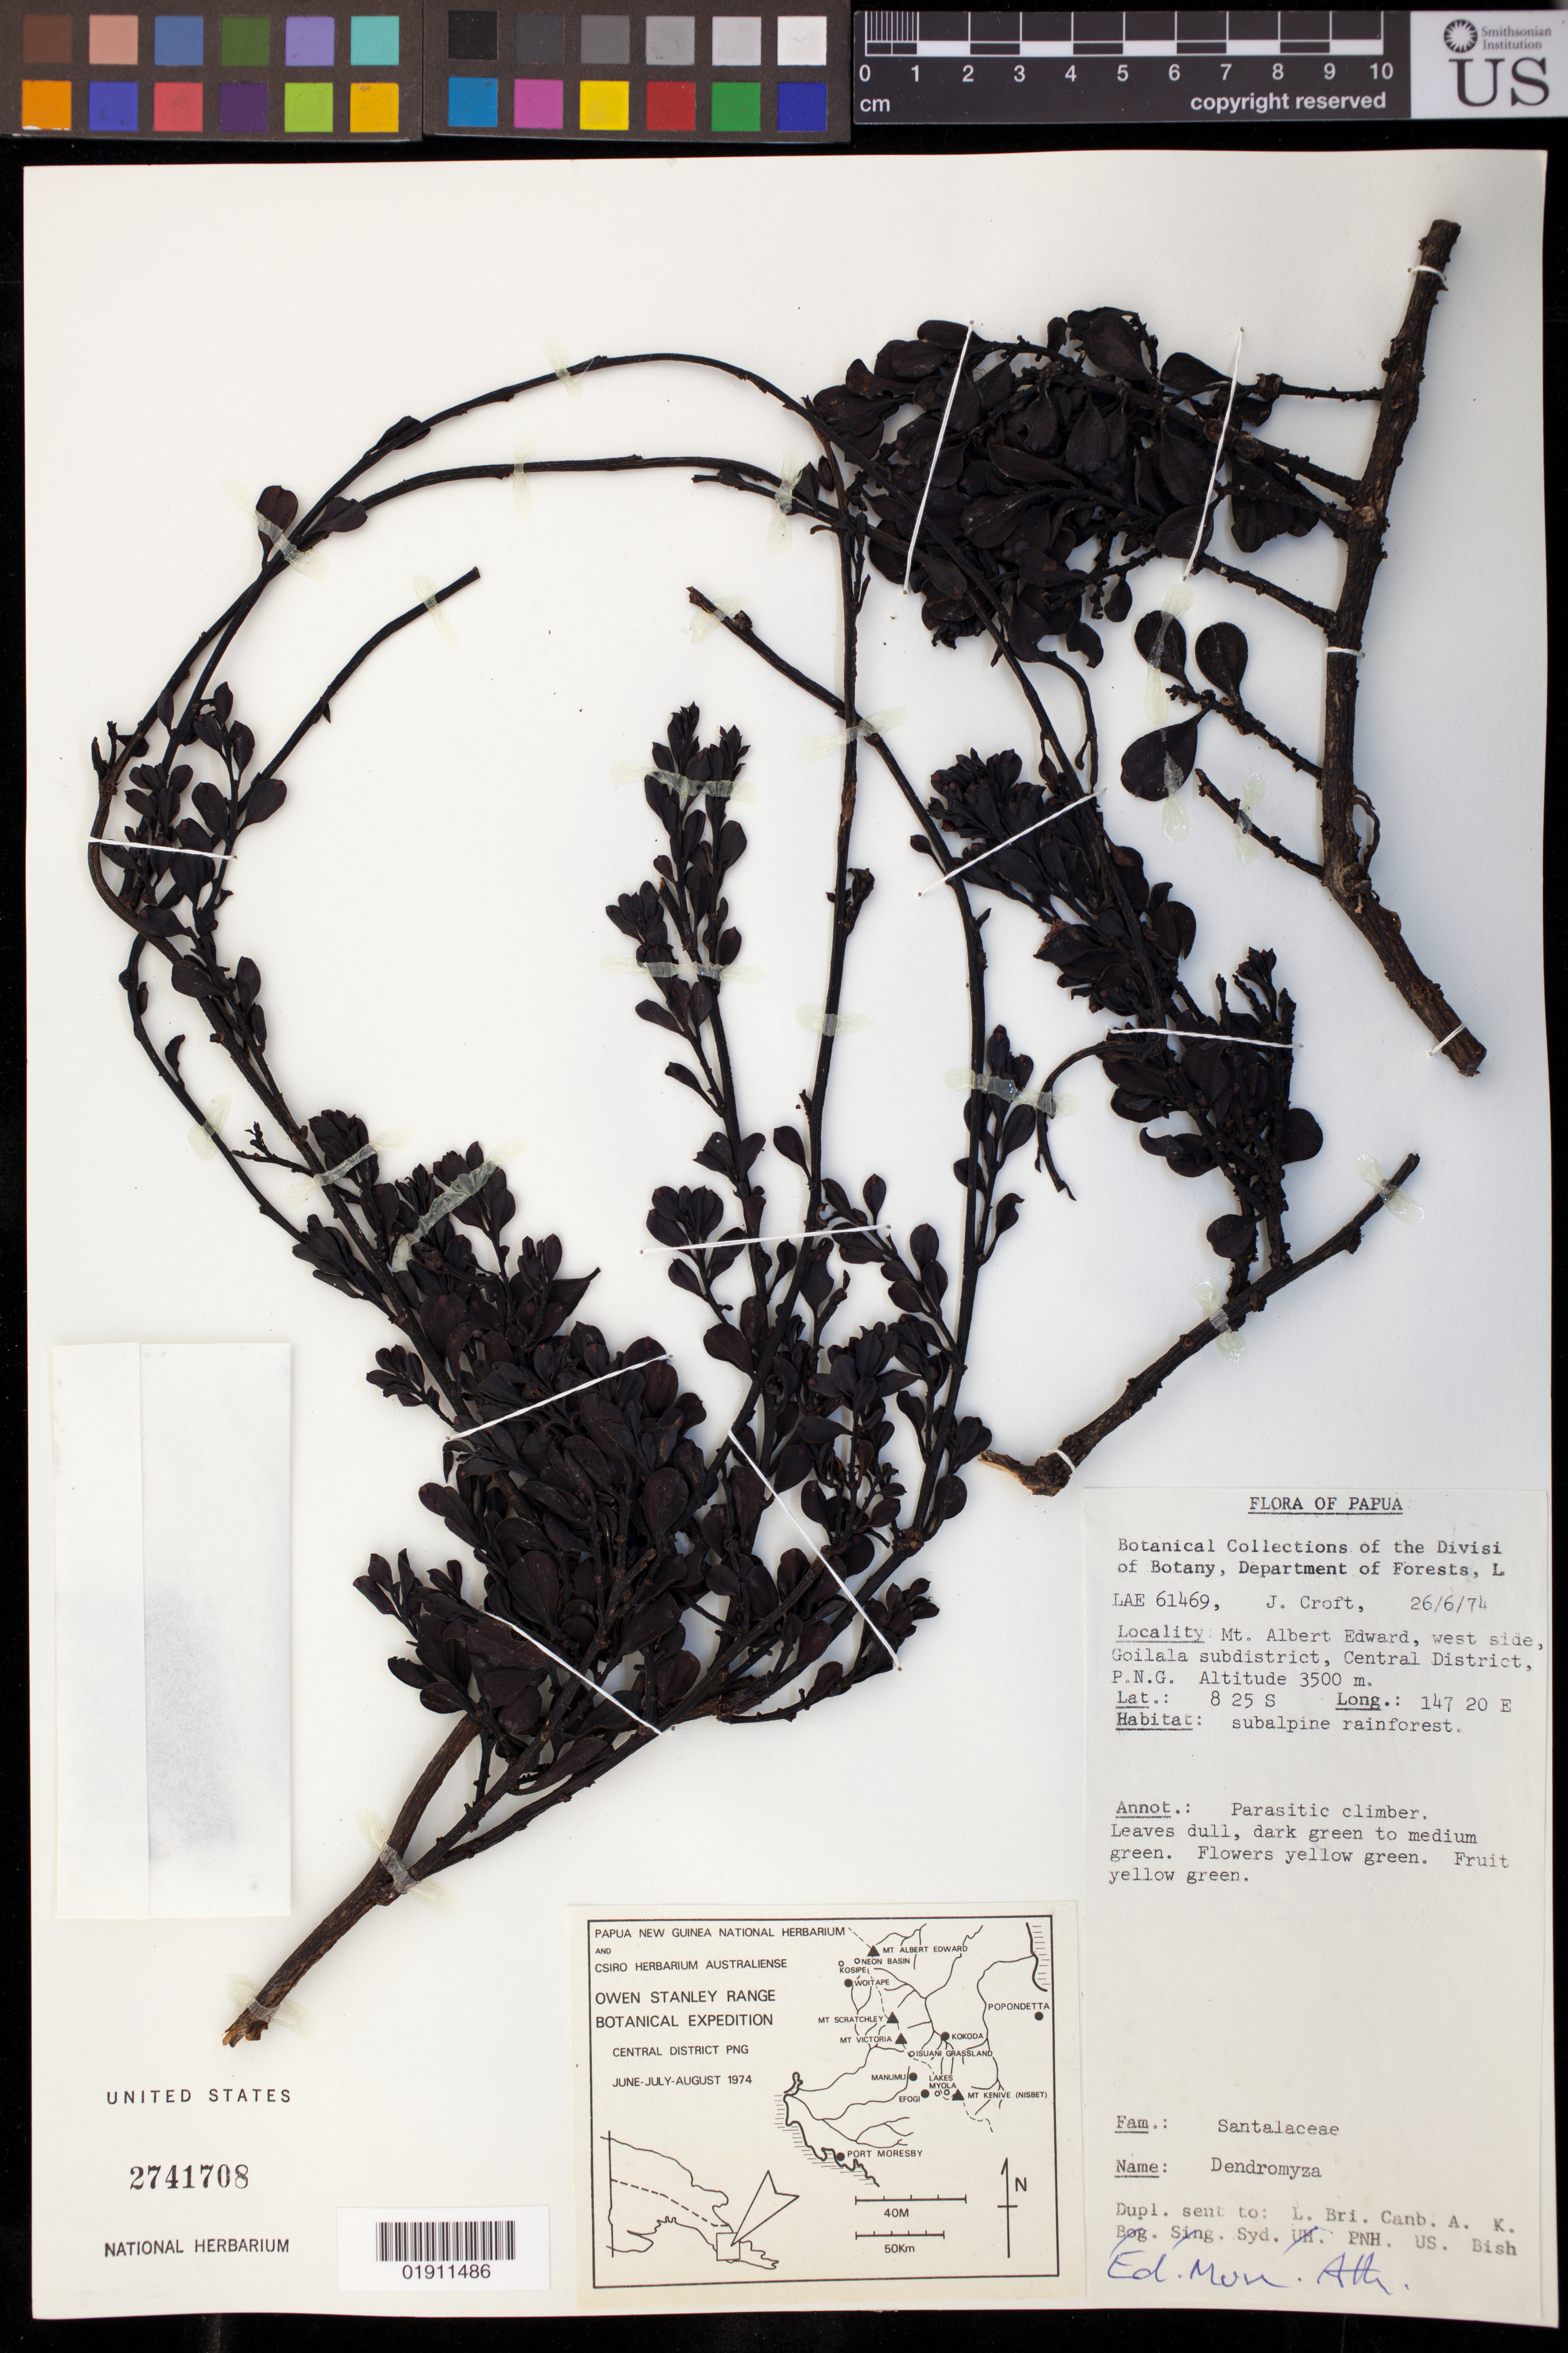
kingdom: Plantae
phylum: Tracheophyta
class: Magnoliopsida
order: Santalales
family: Amphorogynaceae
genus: Dendromyza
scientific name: Dendromyza sp.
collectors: J. Croft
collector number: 61469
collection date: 1974-06-26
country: Papua New Guinea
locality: Mt. Albert Edward, west side Goilala subdistrict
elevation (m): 3500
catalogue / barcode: US 2741708